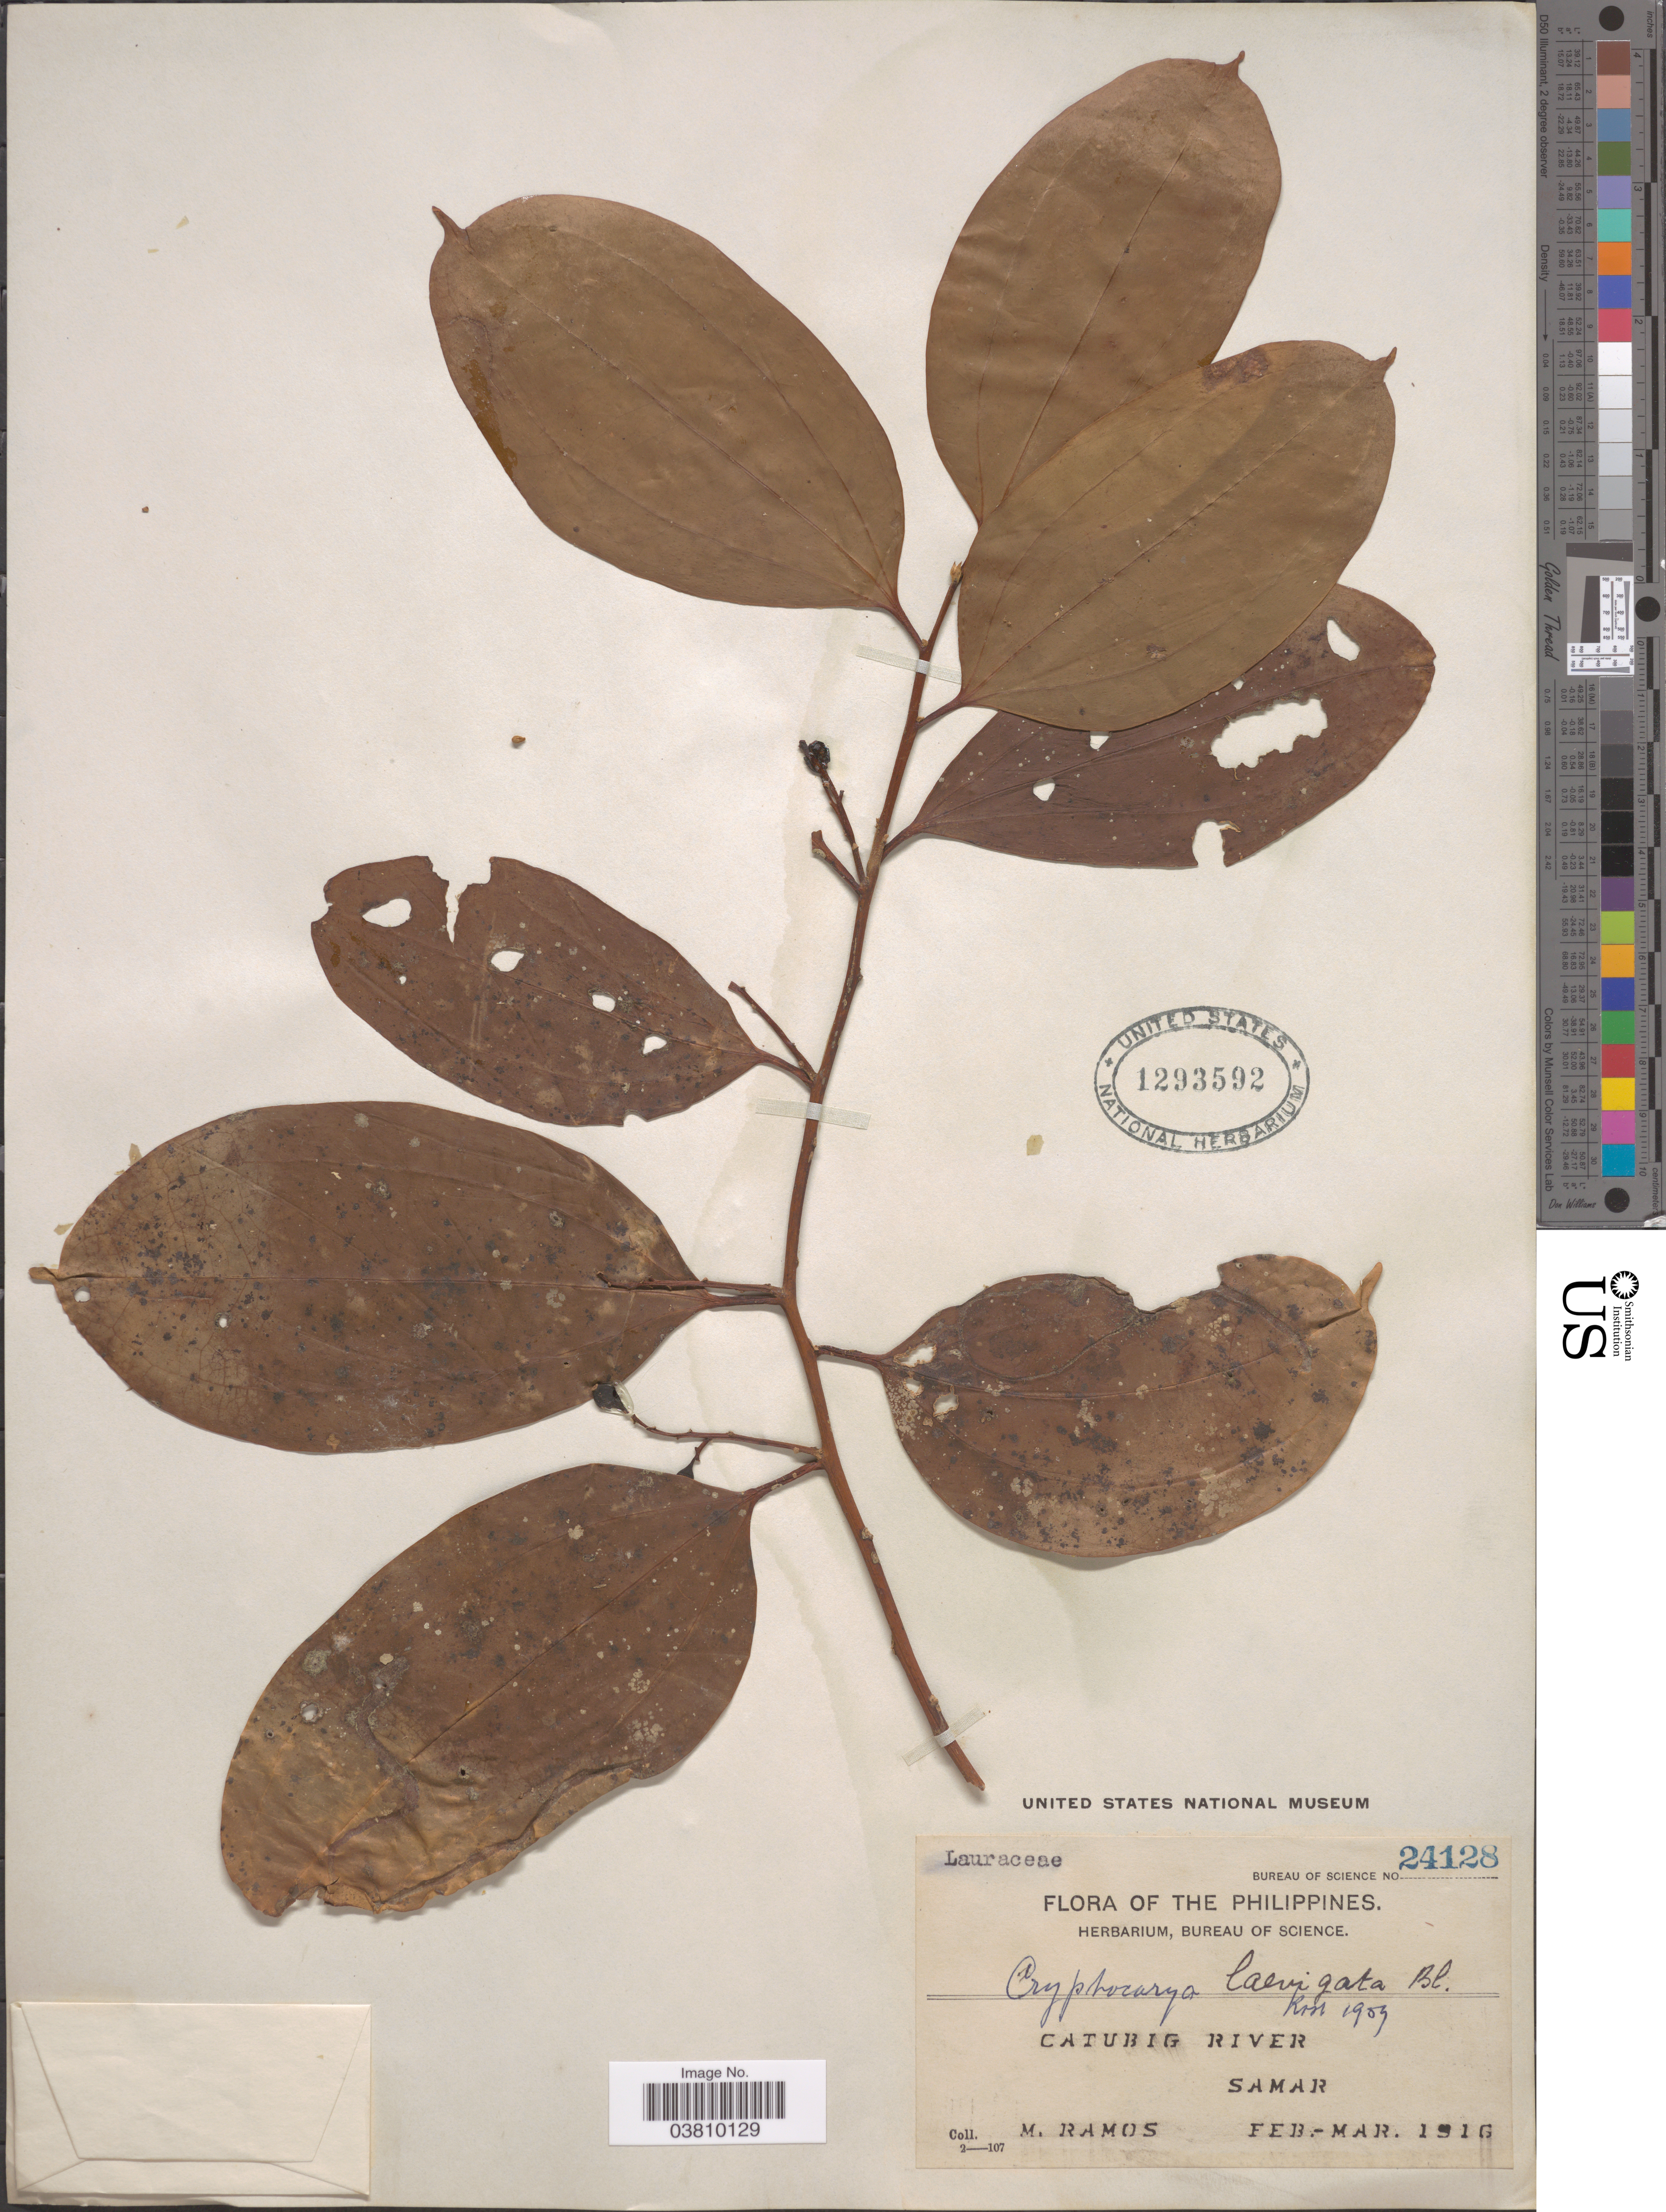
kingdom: Plantae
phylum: Tracheophyta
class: Magnoliopsida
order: Laurales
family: Lauraceae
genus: Cryptocarya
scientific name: Cryptocarya laevigata Elmer, nom illeg., non Blume (1825)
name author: Elmer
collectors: M. Ramos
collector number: Bureau of Science 24128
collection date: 1916-02/1916-03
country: Philippines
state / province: Eastern Visayas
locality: Catubig River, Samar.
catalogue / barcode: US 1293592